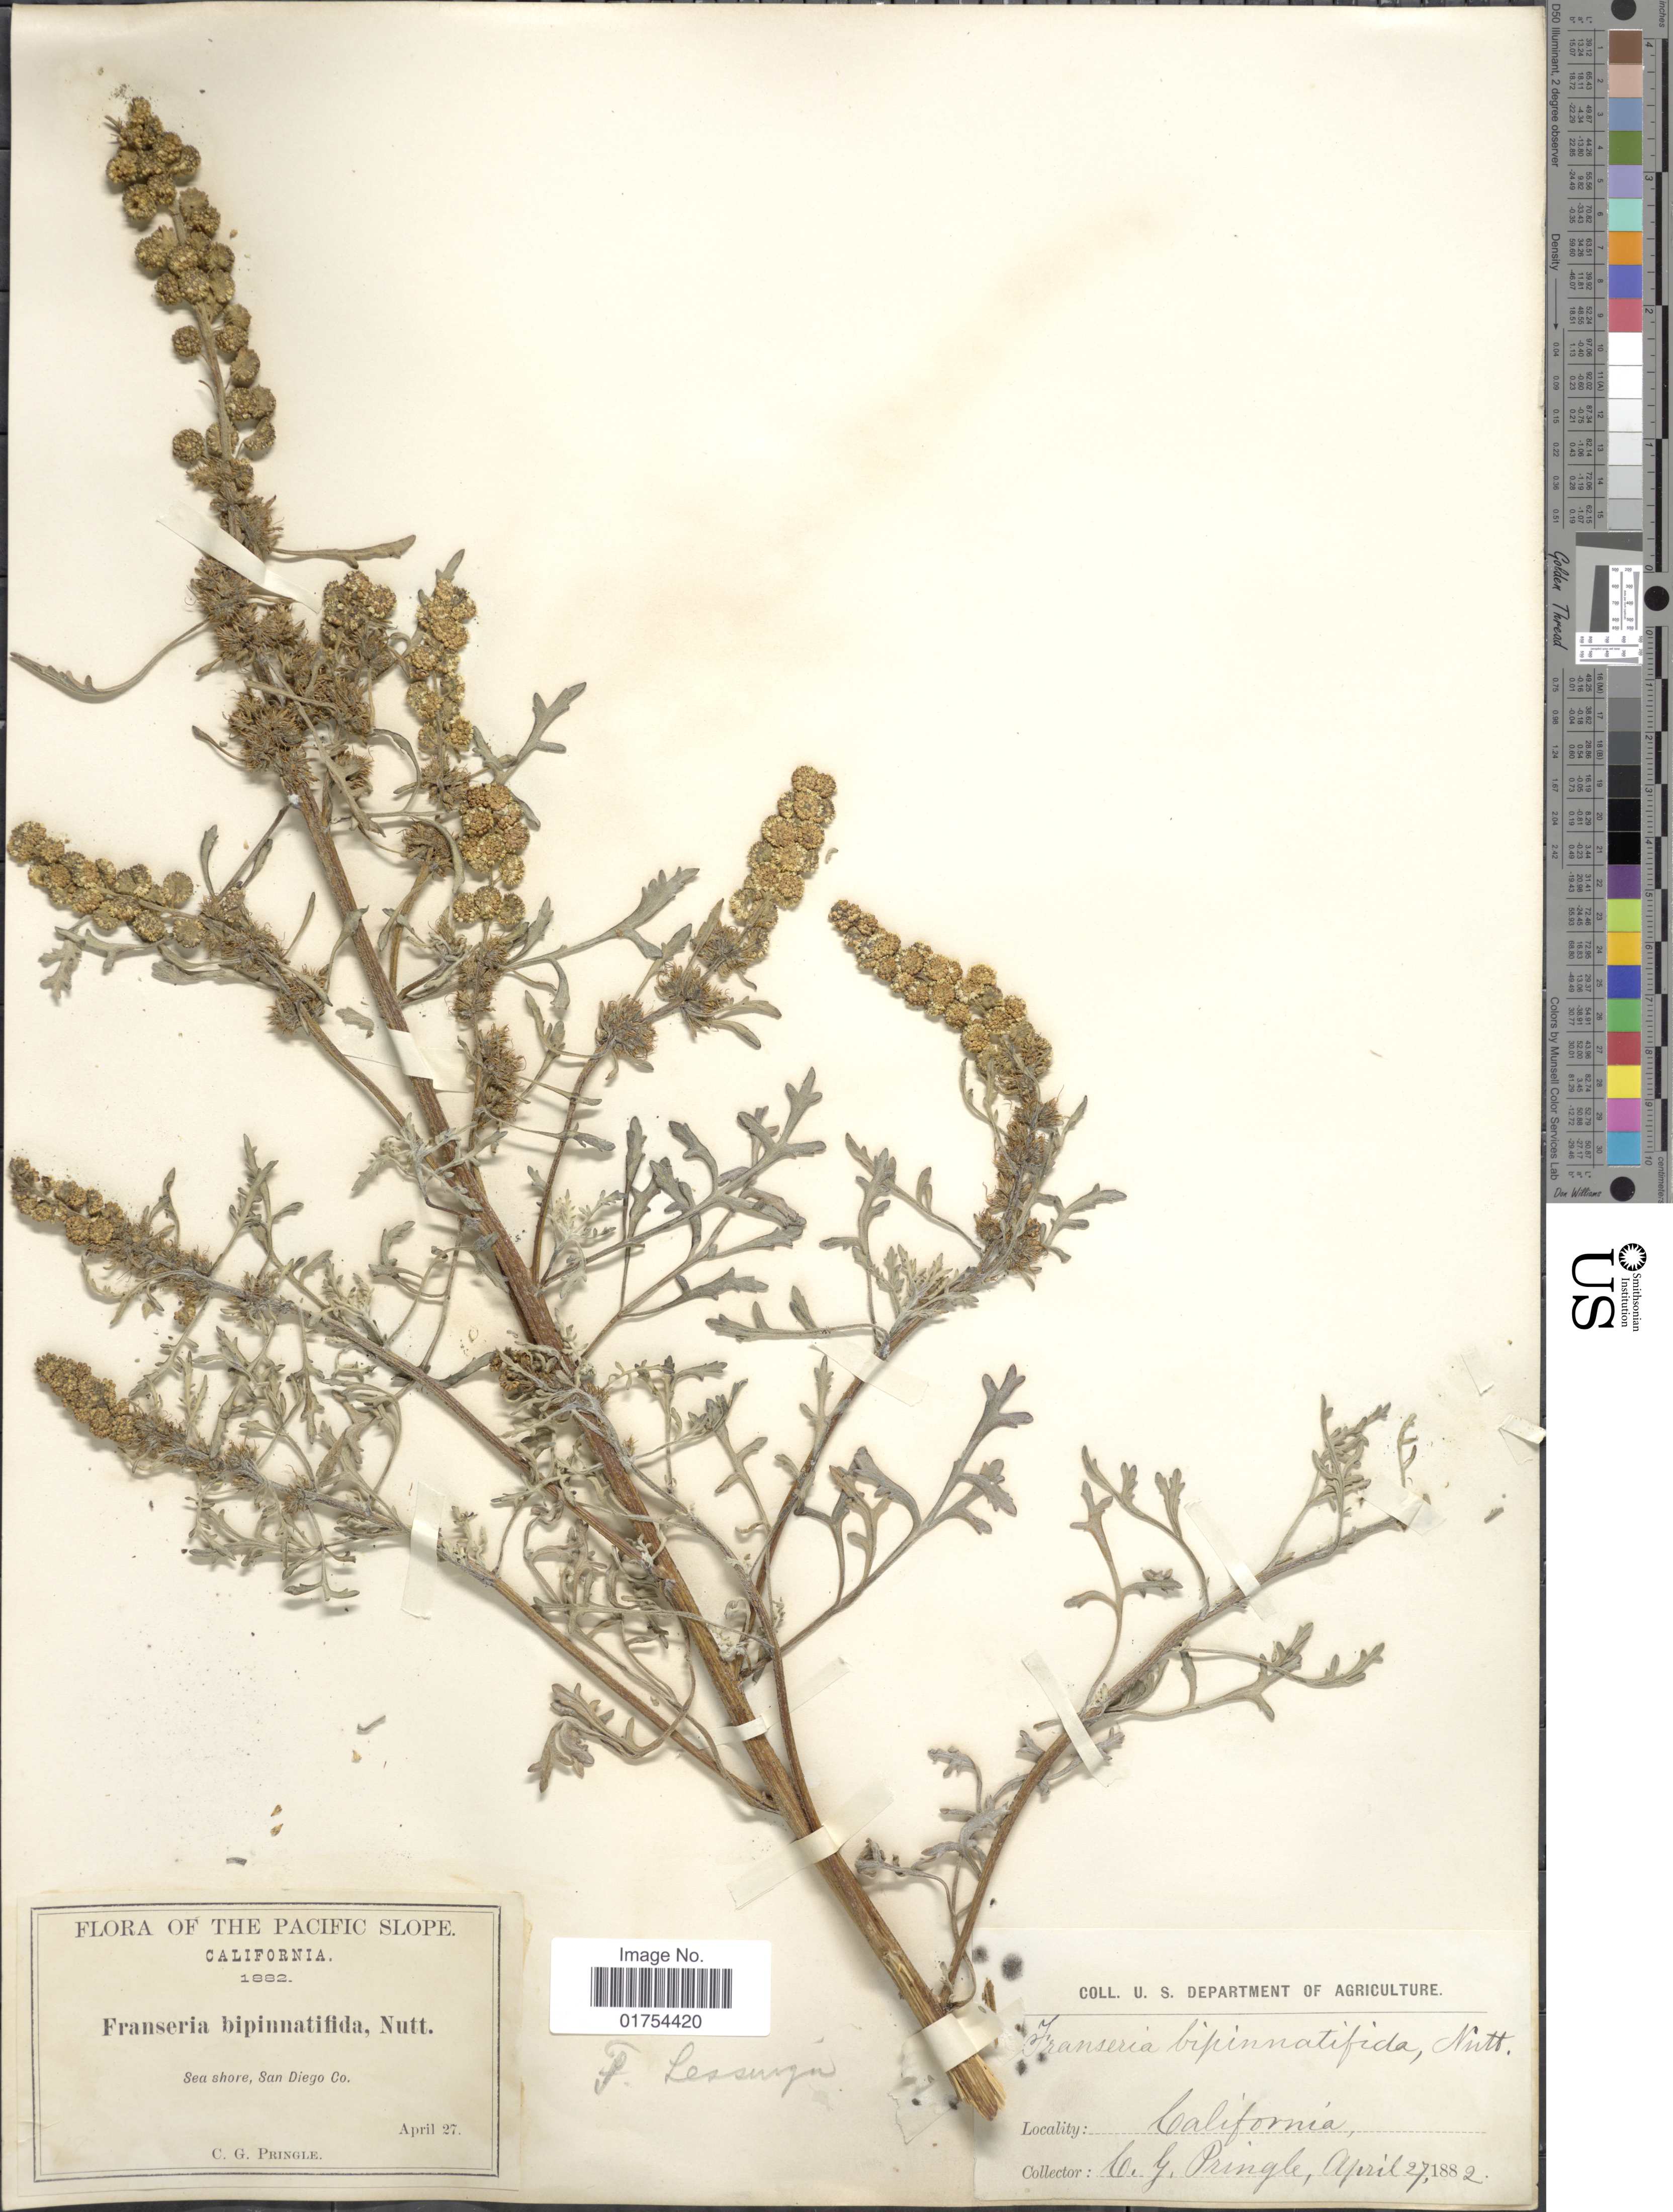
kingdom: Plantae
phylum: Tracheophyta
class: Magnoliopsida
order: Asterales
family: Asteraceae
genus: Franseria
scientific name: Franseria bipinnatifida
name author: (A. Gray) A. Gray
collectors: C. G. Pringle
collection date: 1882-04-27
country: United States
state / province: California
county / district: San Diego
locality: The Pacific Slope, Sea shore, San Diego Co.